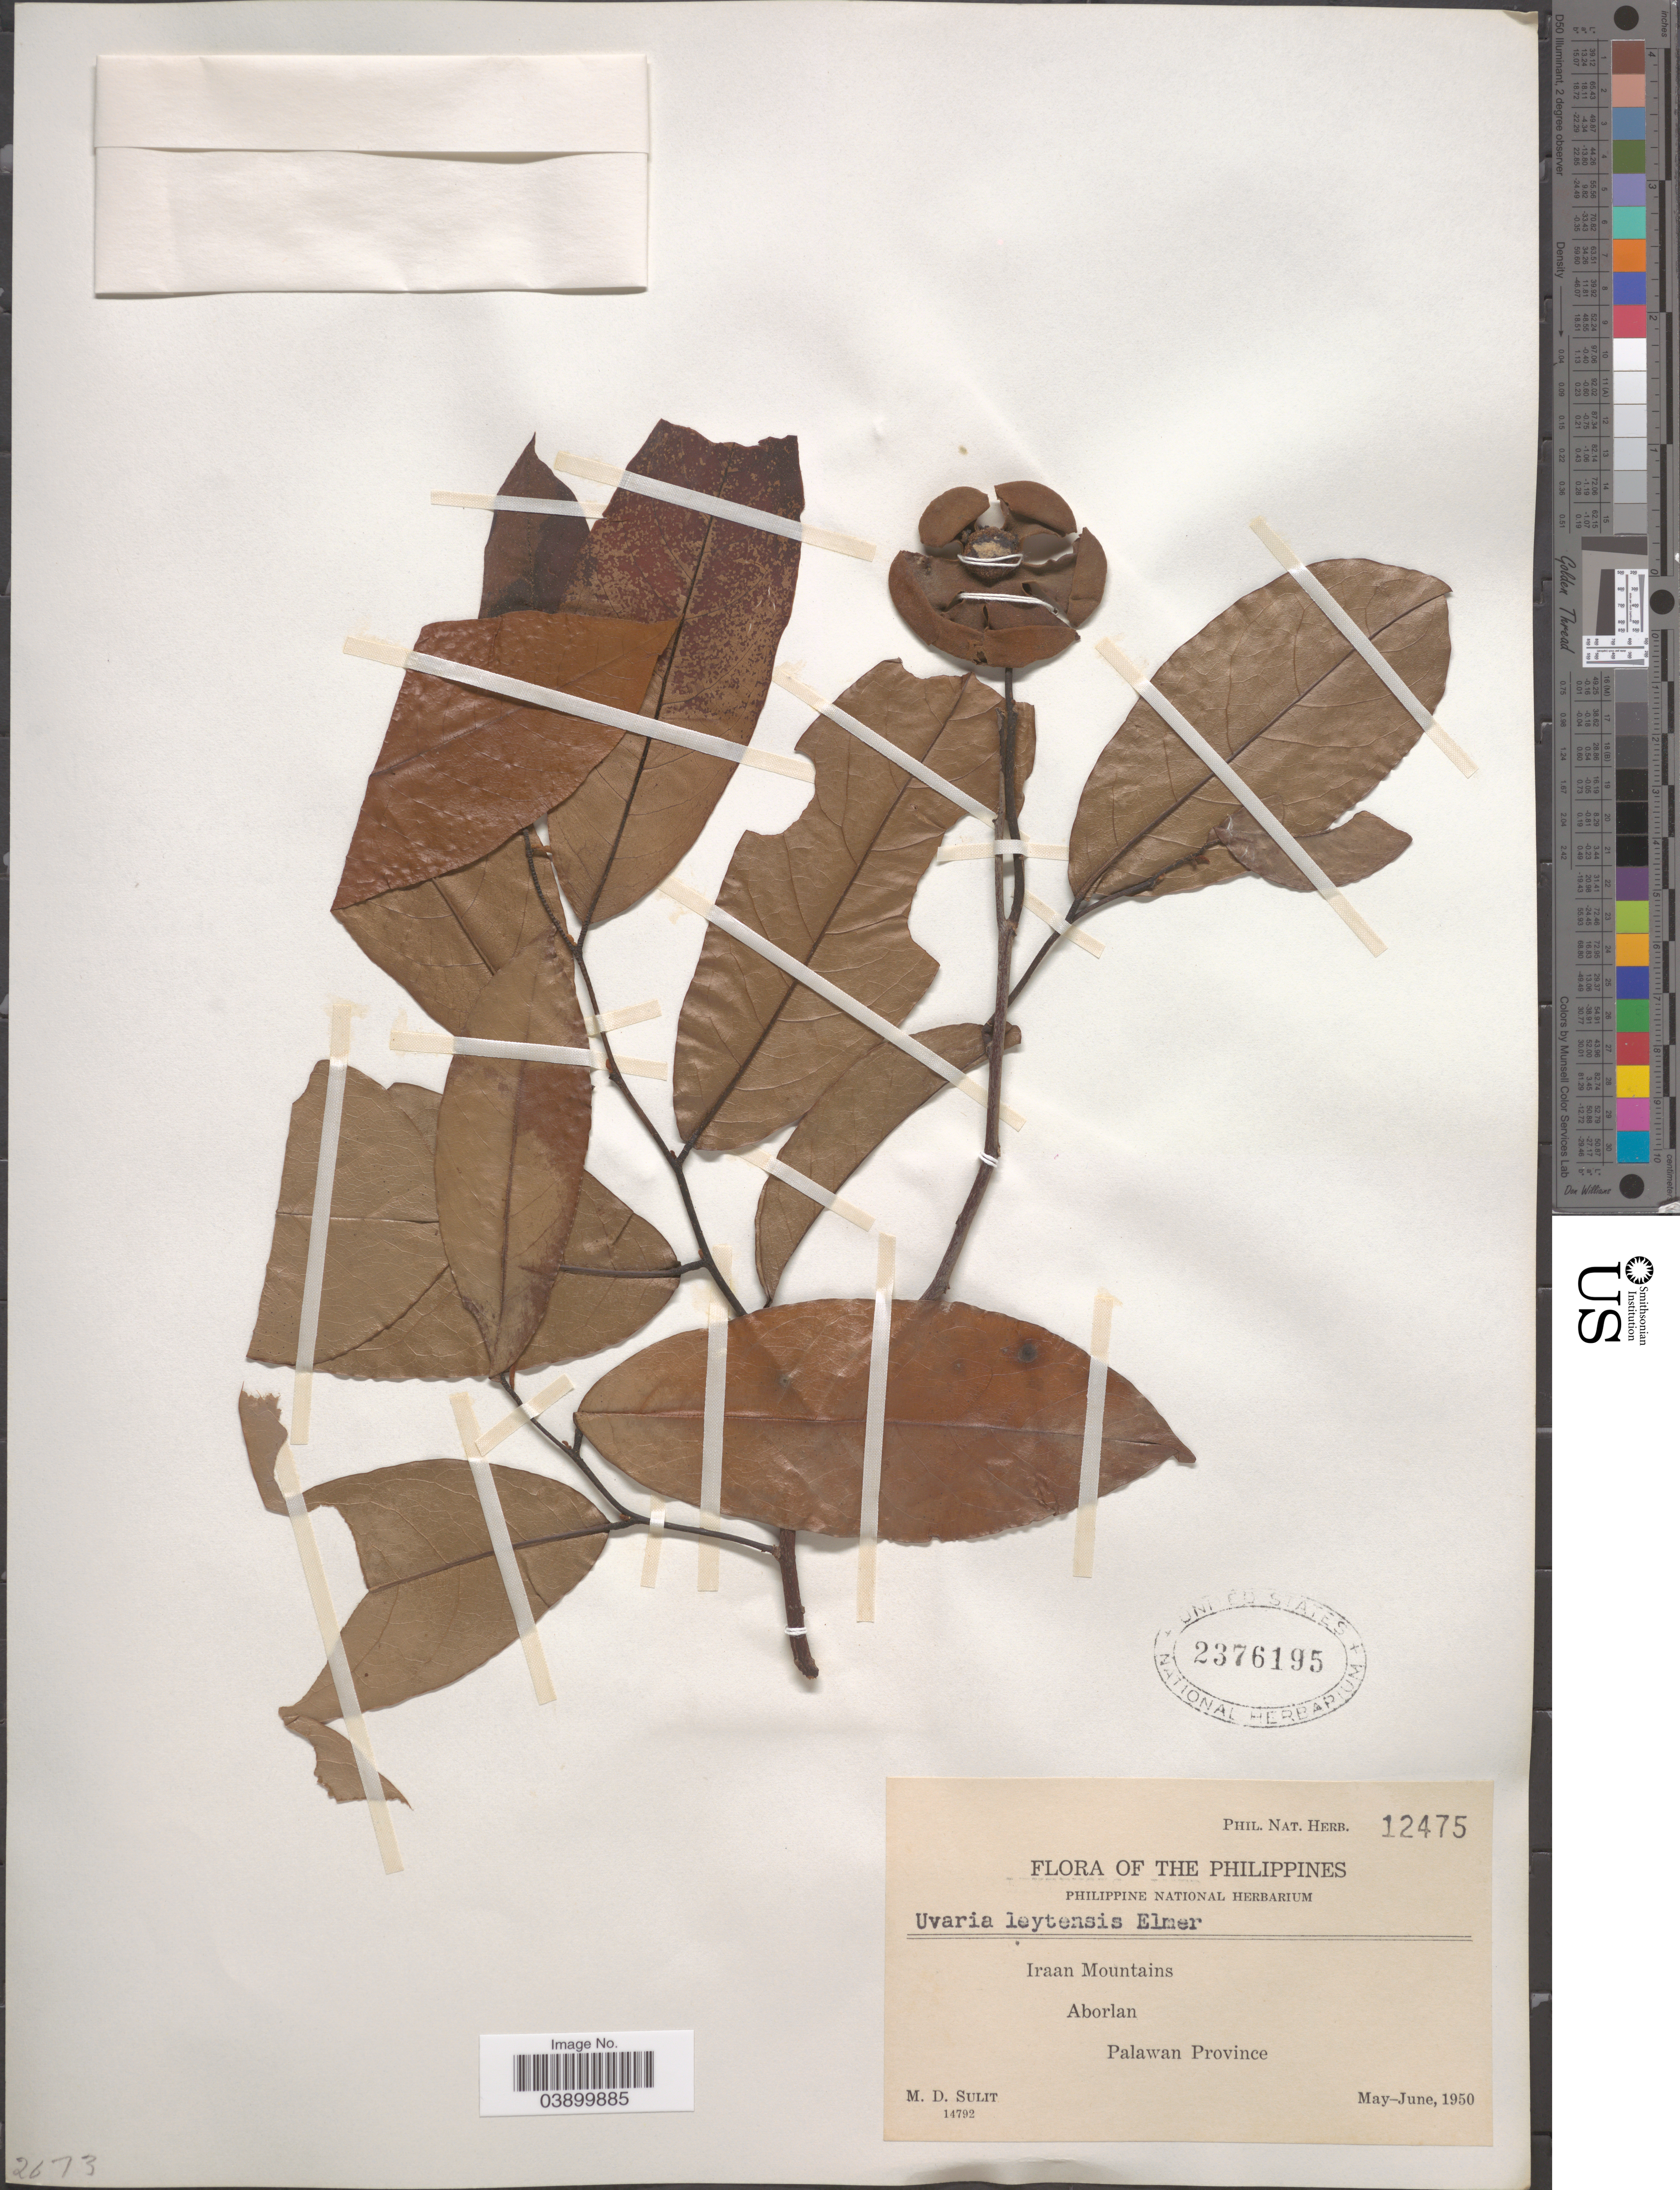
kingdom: Plantae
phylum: Tracheophyta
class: Magnoliopsida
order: Magnoliales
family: Annonaceae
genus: Uvaria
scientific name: Uvaria leytensis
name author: (Elmer) Merr.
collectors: M. Sulit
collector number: Phil. Nat. Herb. 12475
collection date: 1950-05/1950-06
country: Philippines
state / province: Mimaropa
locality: Iraan Mountains. Aborlan. Palawan Province.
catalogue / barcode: US 2376195